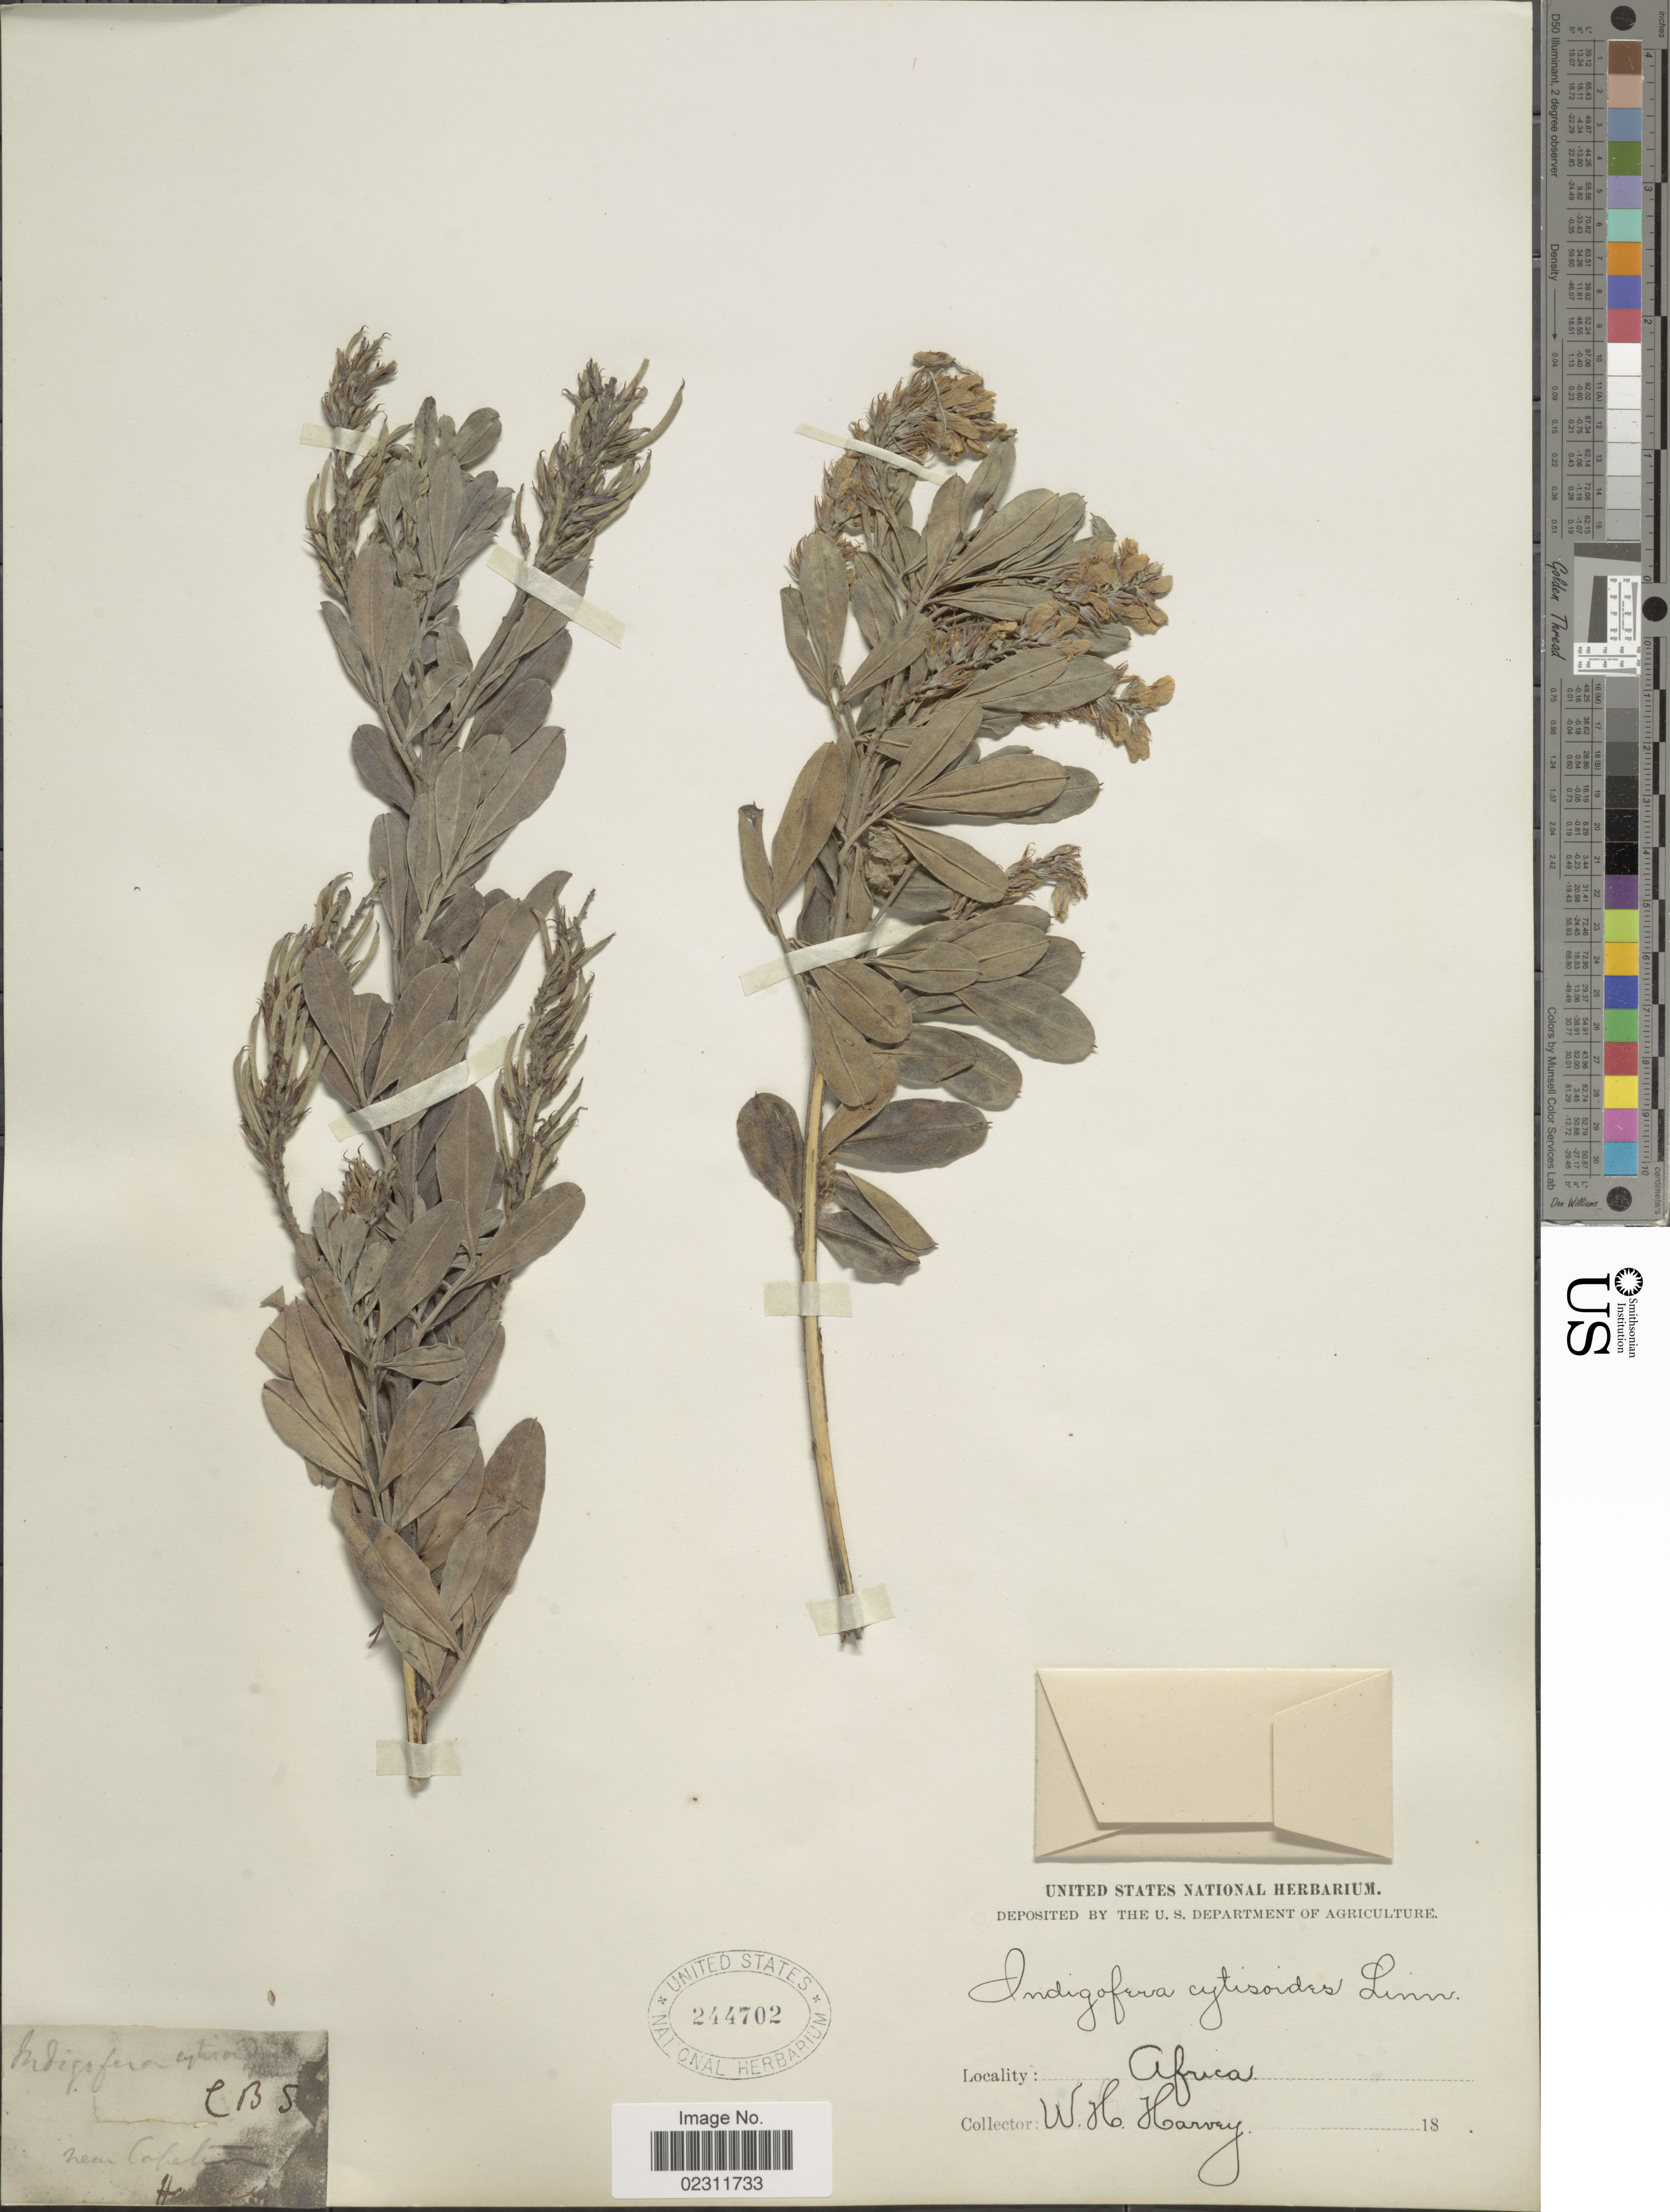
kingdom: Plantae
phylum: Tracheophyta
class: Magnoliopsida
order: Fabales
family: Fabaceae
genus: Indigofera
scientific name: Indigofera cytisoides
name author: Thunb.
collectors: W. Harvey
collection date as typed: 18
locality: Africa, near Capetin [interpreted]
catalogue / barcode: US 244702